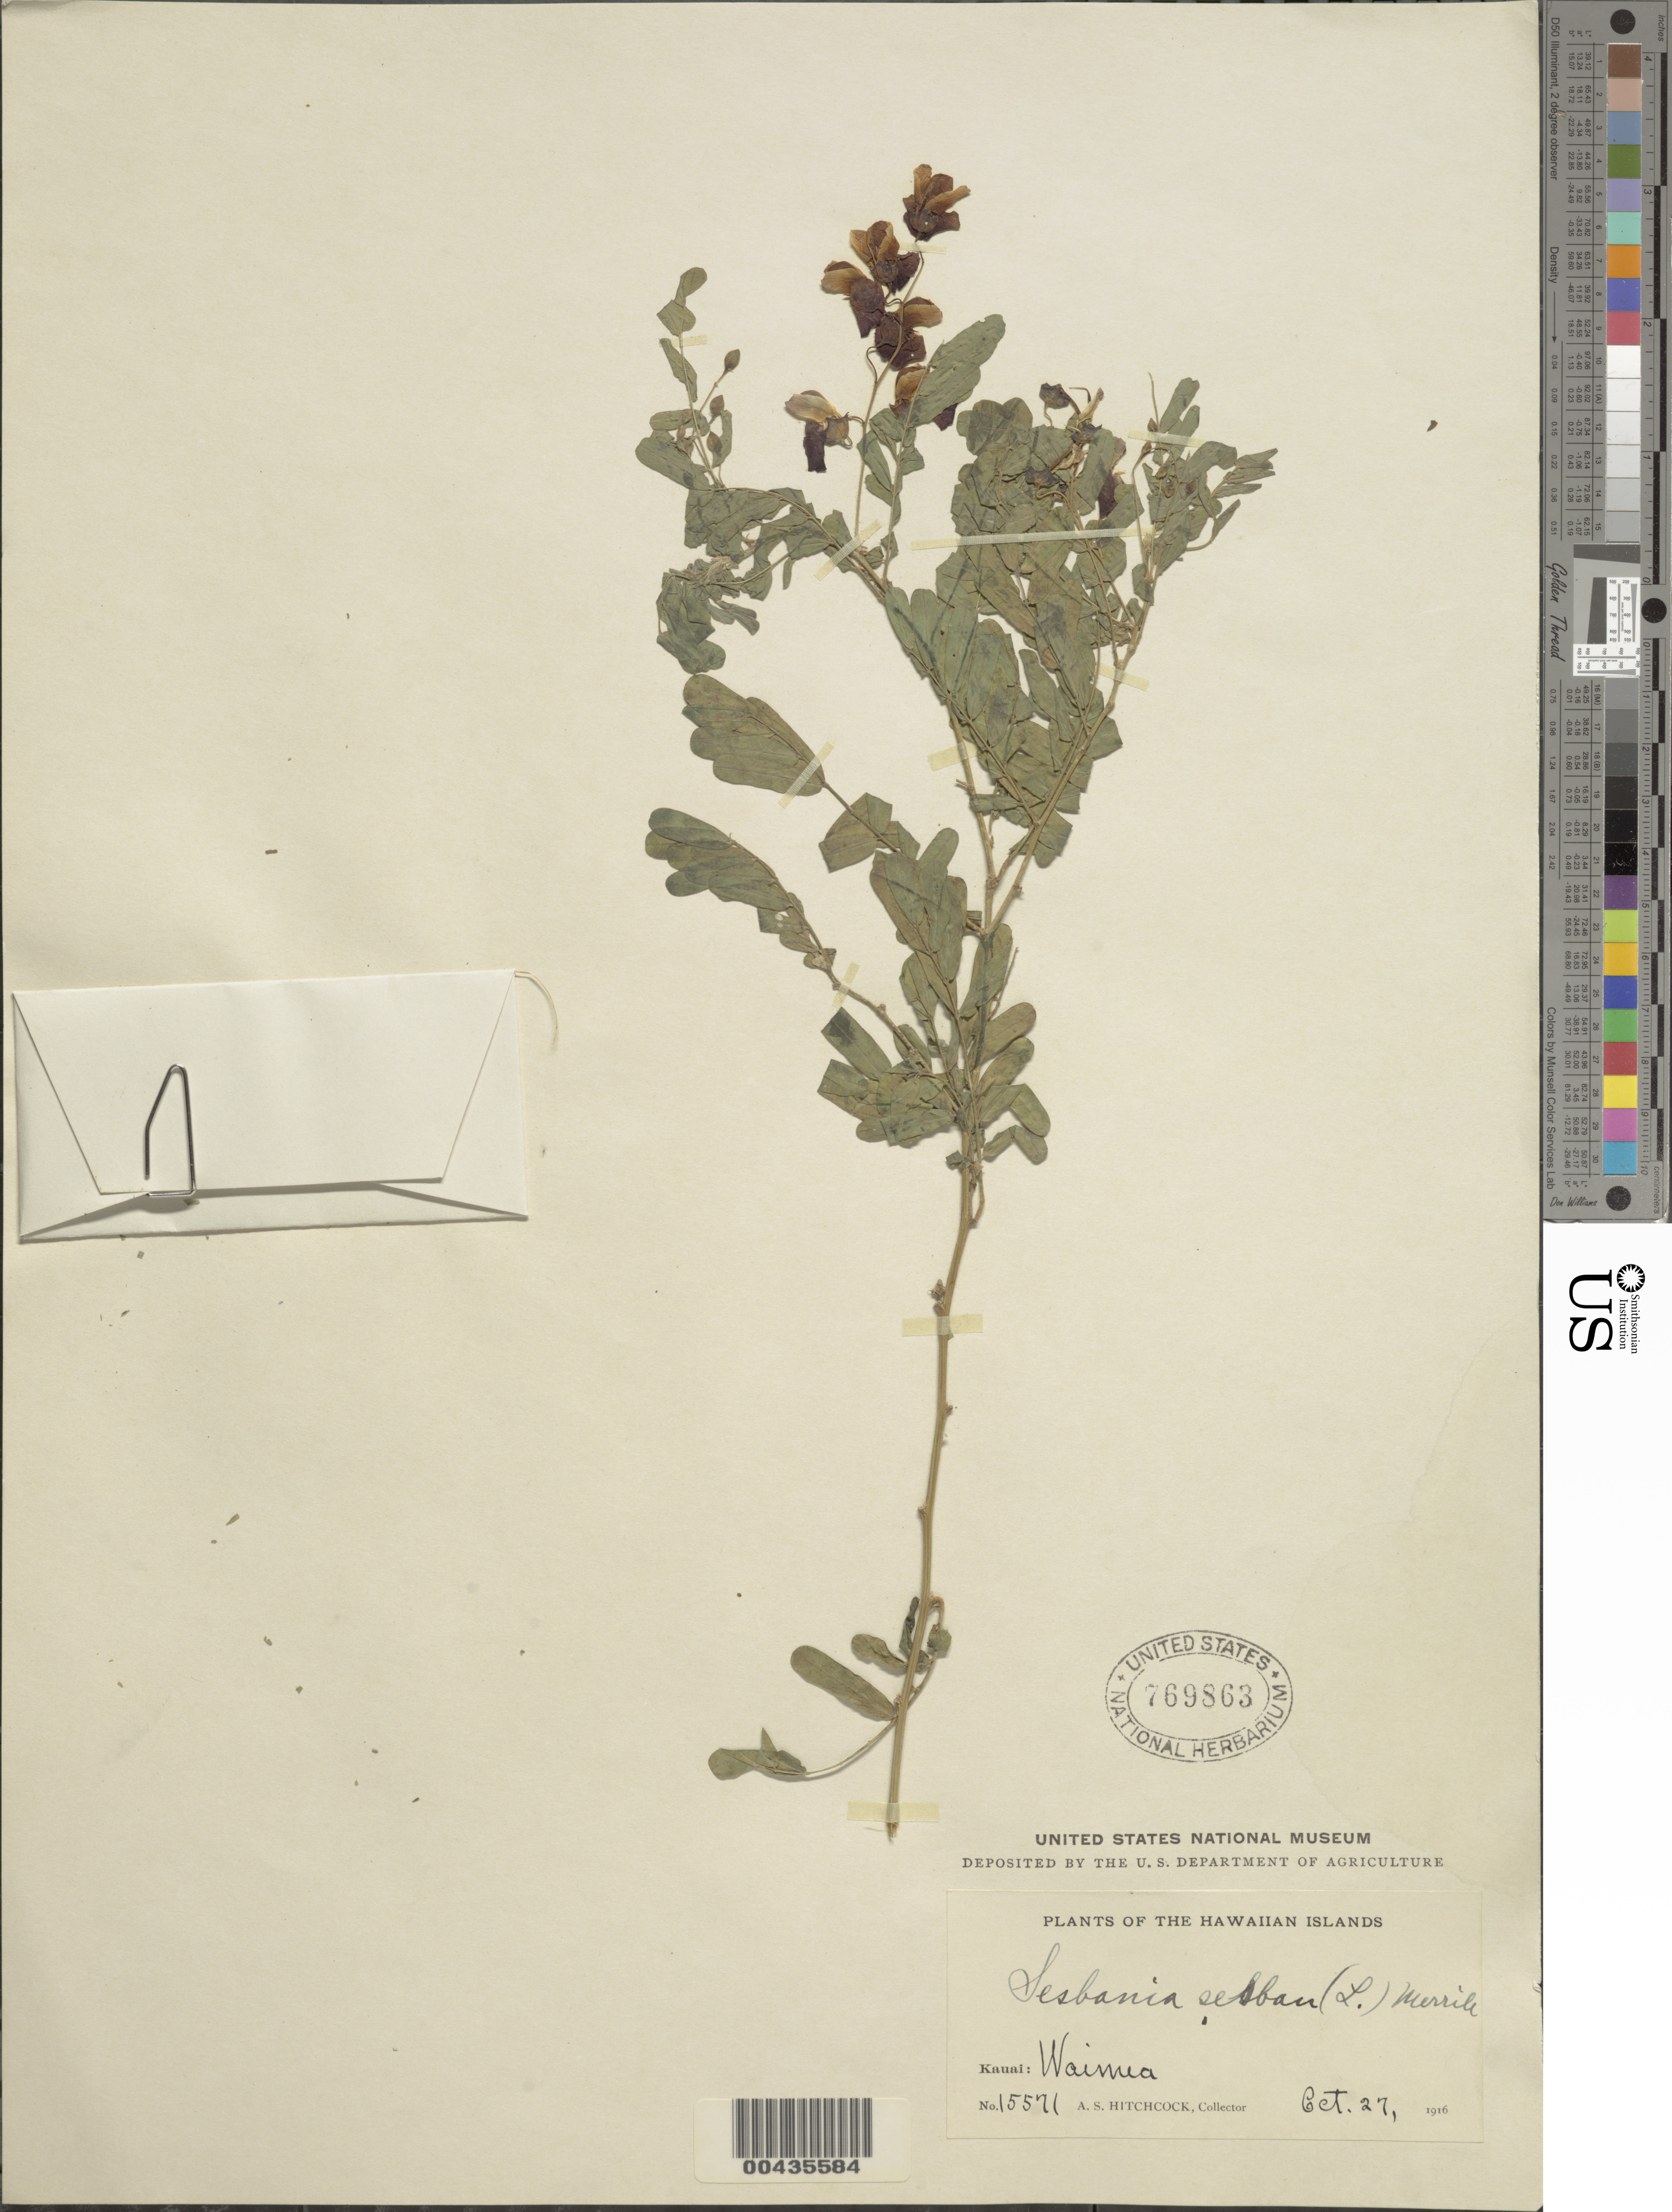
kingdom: Plantae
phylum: Tracheophyta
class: Magnoliopsida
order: Fabales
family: Fabaceae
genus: Sesbania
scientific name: Sesbania sesban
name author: (L.) Merr.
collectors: A. S. Hitchcock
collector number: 15571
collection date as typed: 27 Oct 1916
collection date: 1916-10-27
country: United States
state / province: Hawaii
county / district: Kauai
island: Kaua'i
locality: Waimea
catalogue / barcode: US 769863